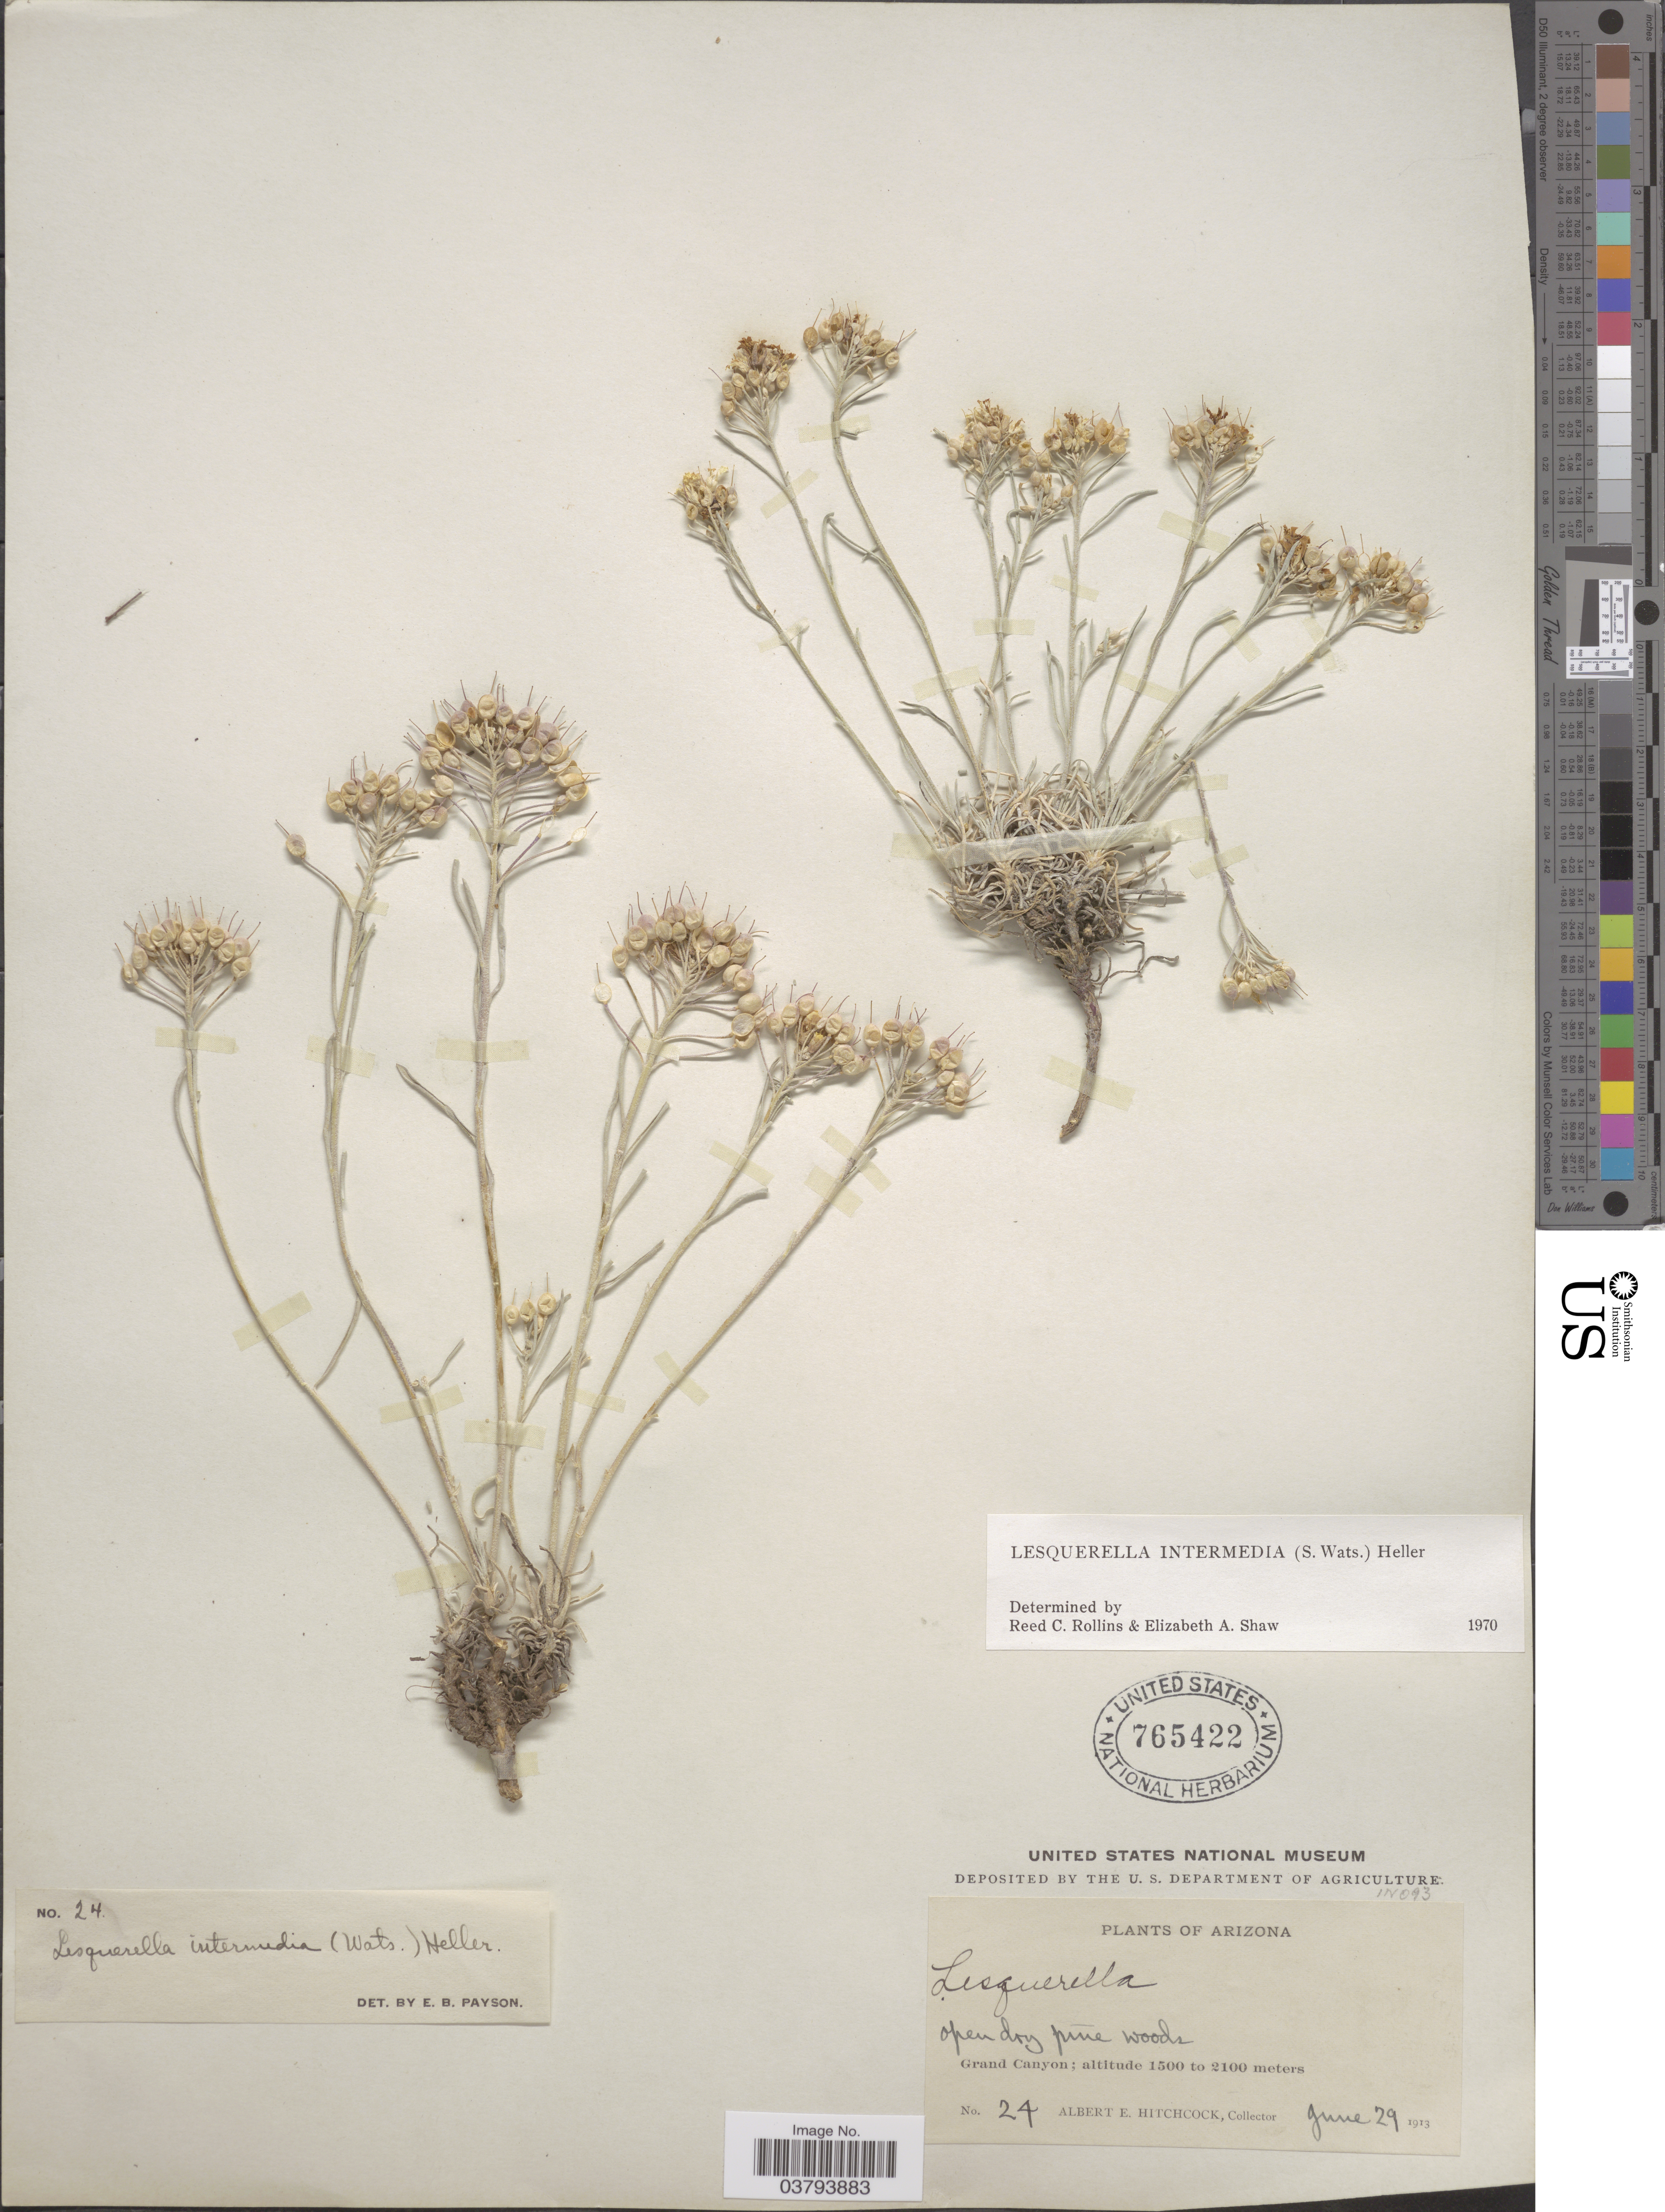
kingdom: Plantae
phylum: Tracheophyta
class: Magnoliopsida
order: Brassicales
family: Brassicaceae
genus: Lesquerella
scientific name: Lesquerella intermedia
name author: (S. Watson) A. Heller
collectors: A. Hitchcock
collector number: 24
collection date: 1913-06-29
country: United States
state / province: Arizona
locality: Grand Canyon; open dry pine woods.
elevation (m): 1500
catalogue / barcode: US 765422